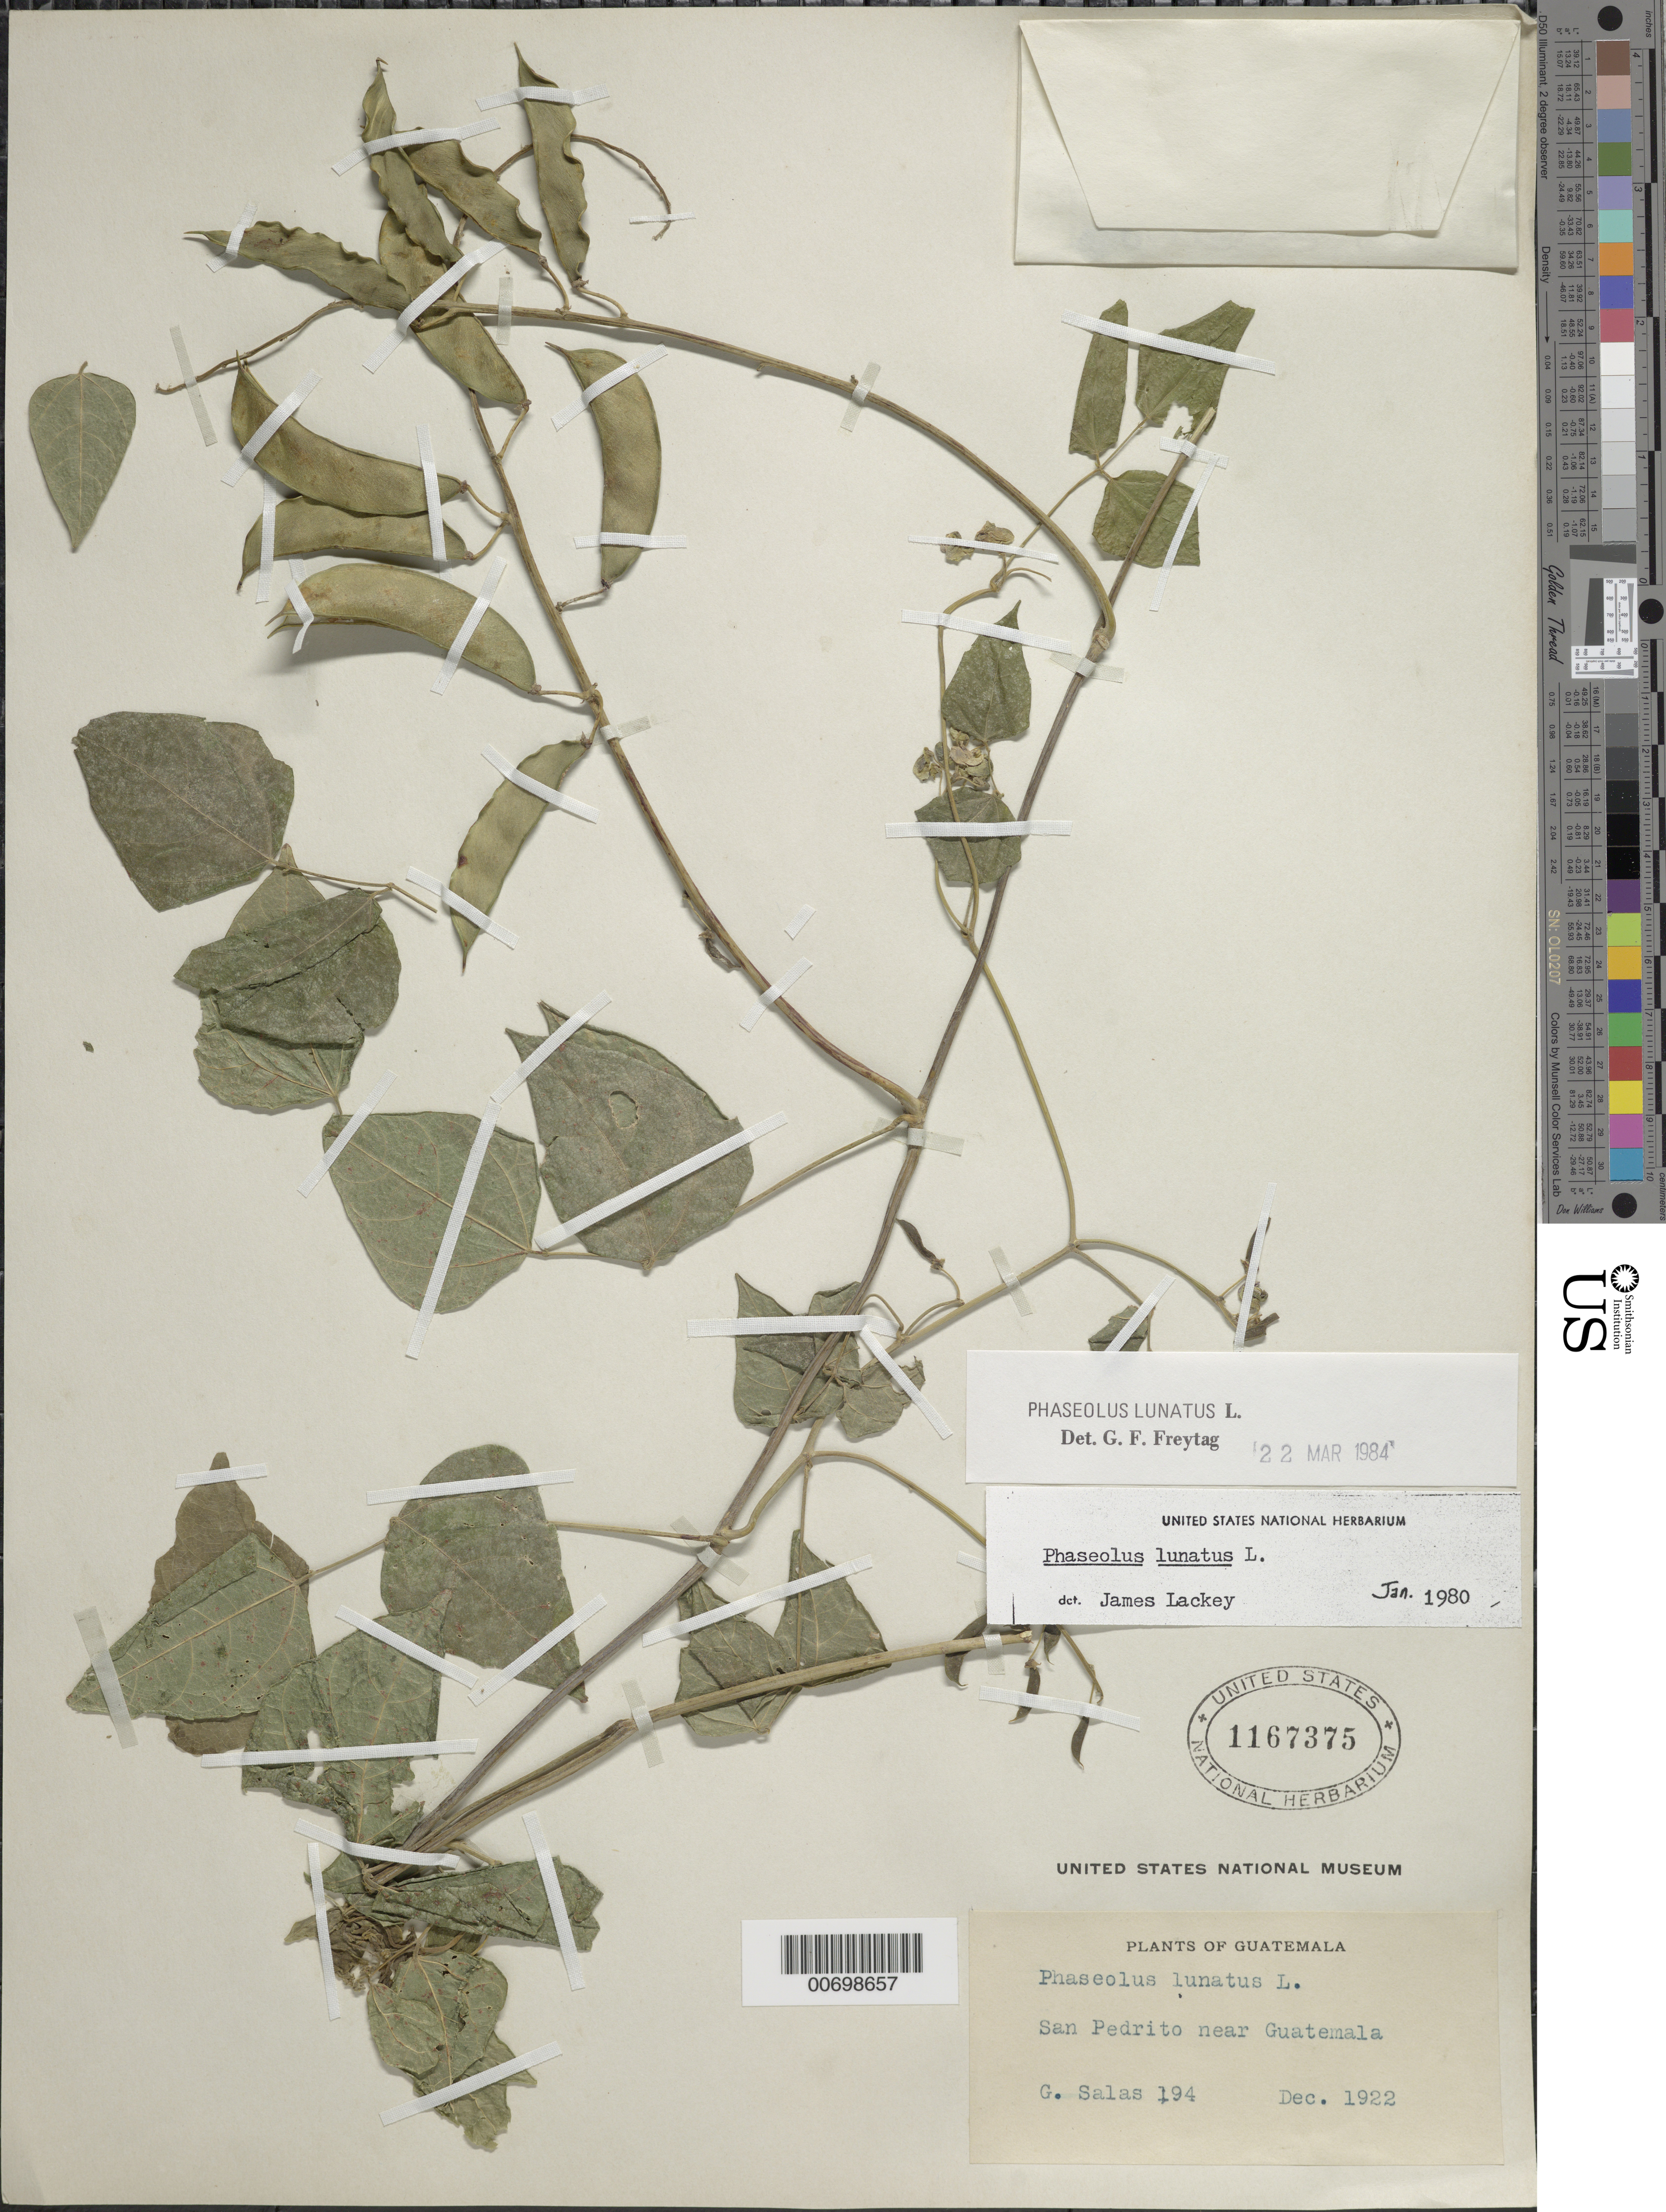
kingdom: Plantae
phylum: Tracheophyta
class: Magnoliopsida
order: Fabales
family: Fabaceae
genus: Phaseolus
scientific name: Phaseolus lunatus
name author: L.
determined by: Freytag, G. F.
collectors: G. Salas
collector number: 194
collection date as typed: Dec 1922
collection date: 1922-12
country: Guatemala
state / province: Guatemala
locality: San Pedrito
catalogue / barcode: US 1167375